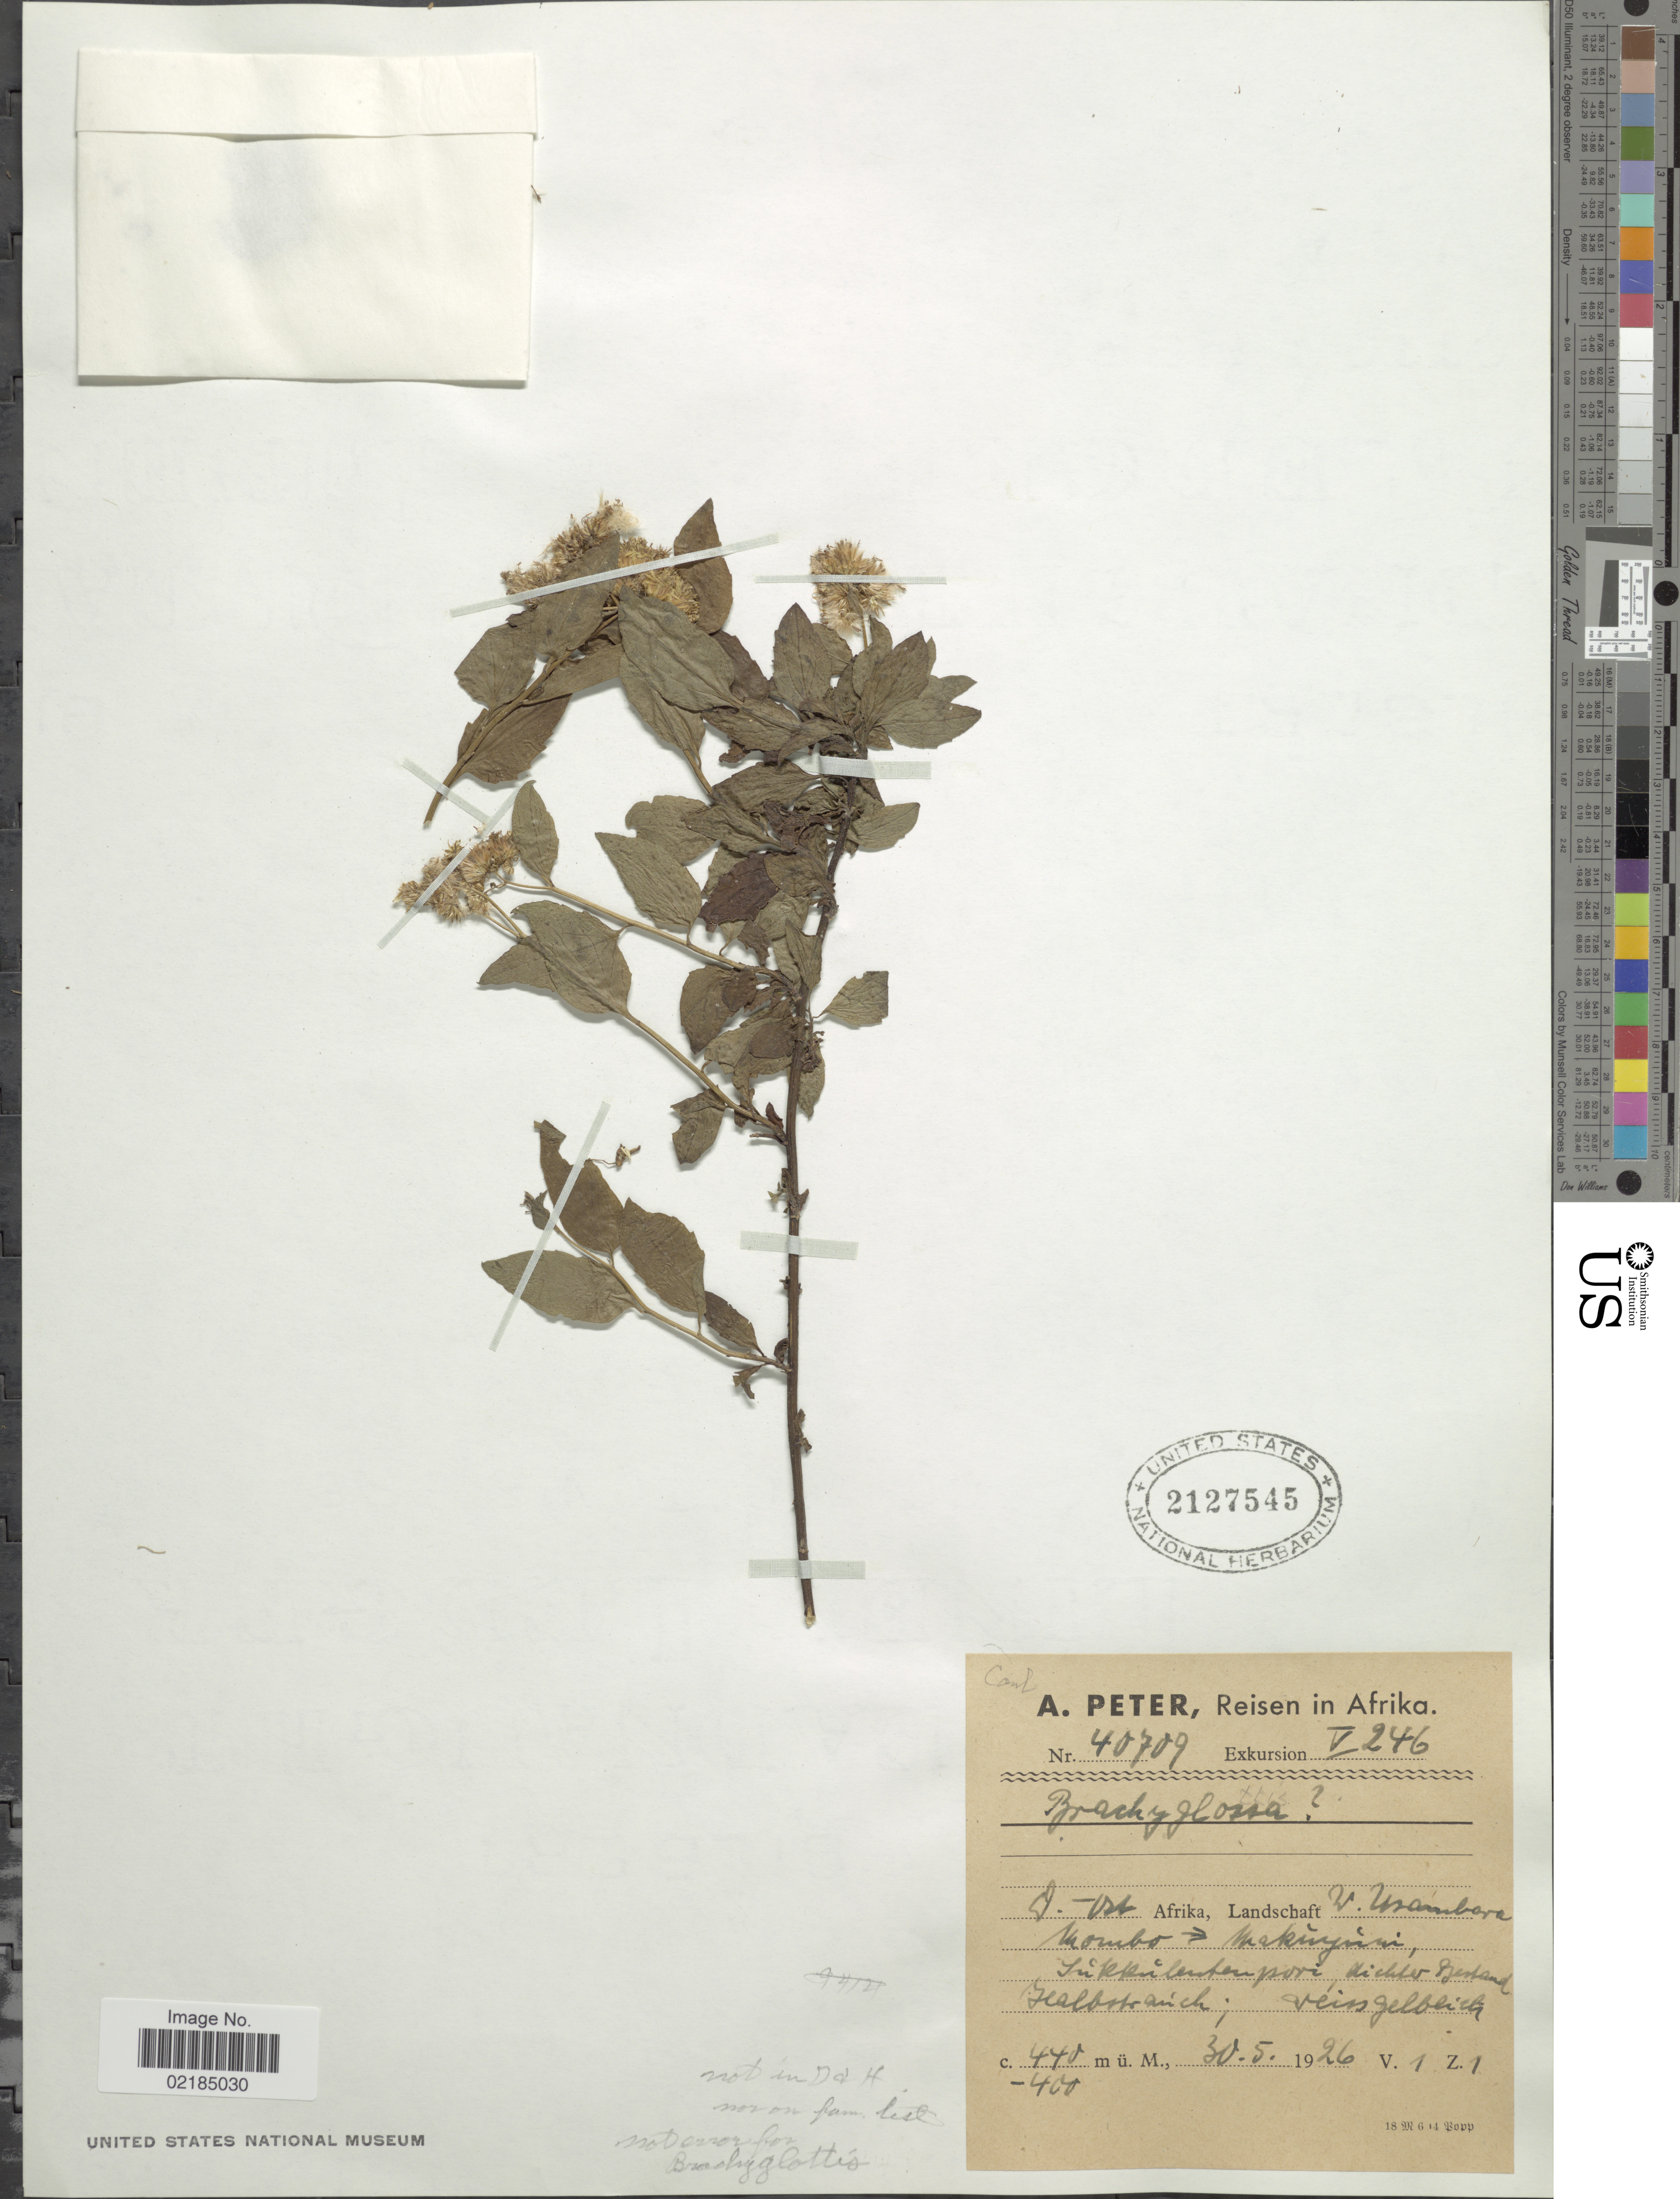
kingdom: Plantae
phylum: Tracheophyta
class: Magnoliopsida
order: Asterales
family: Asteraceae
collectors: A. Peter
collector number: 40709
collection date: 1926-05-30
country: Tanzania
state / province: Tanga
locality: W. Usambara, Mombo, Makuyuni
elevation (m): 440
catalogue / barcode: US 2127545